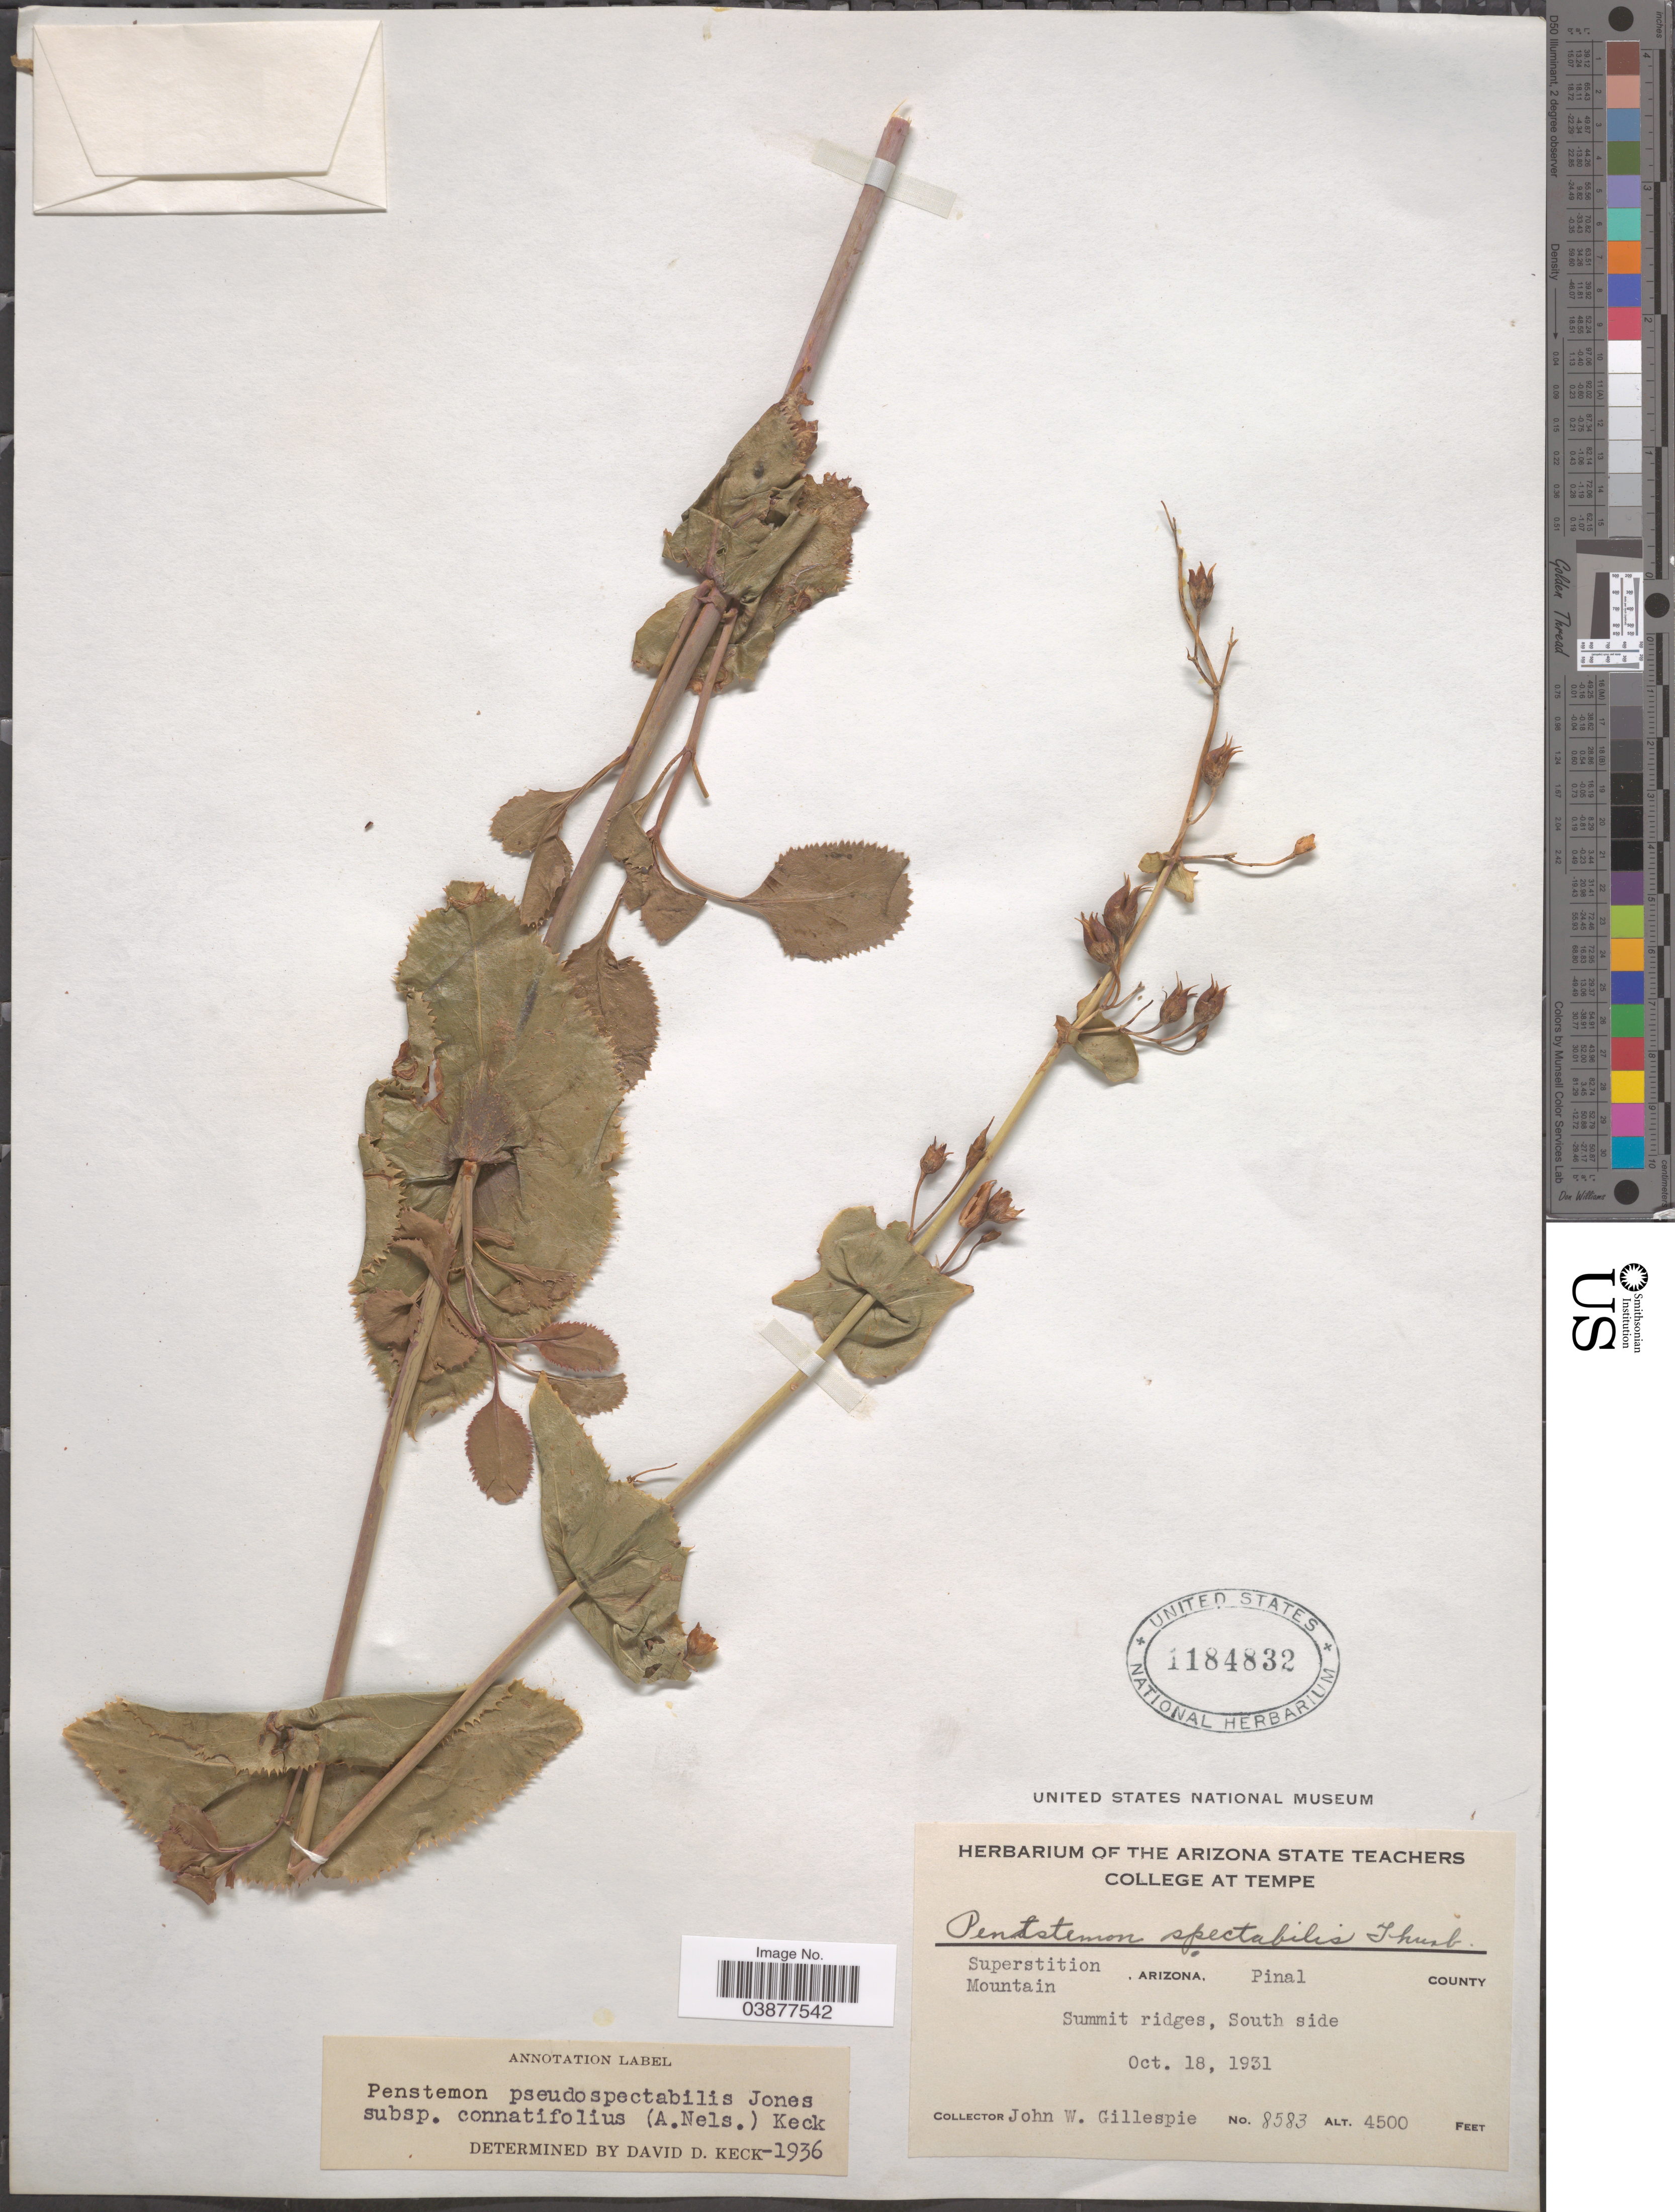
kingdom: Plantae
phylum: Tracheophyta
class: Magnoliopsida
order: Lamiales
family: Plantaginaceae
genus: Penstemon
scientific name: Penstemon pseudospectabilis var. connatifolius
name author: (A. Nelson) D.D. Keck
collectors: J. W. Gillespie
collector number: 8583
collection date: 1931-10-18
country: United States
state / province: Arizona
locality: Supertition Mountains. Pinal County. Summit ridges, South side.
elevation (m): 1372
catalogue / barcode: US 1184832